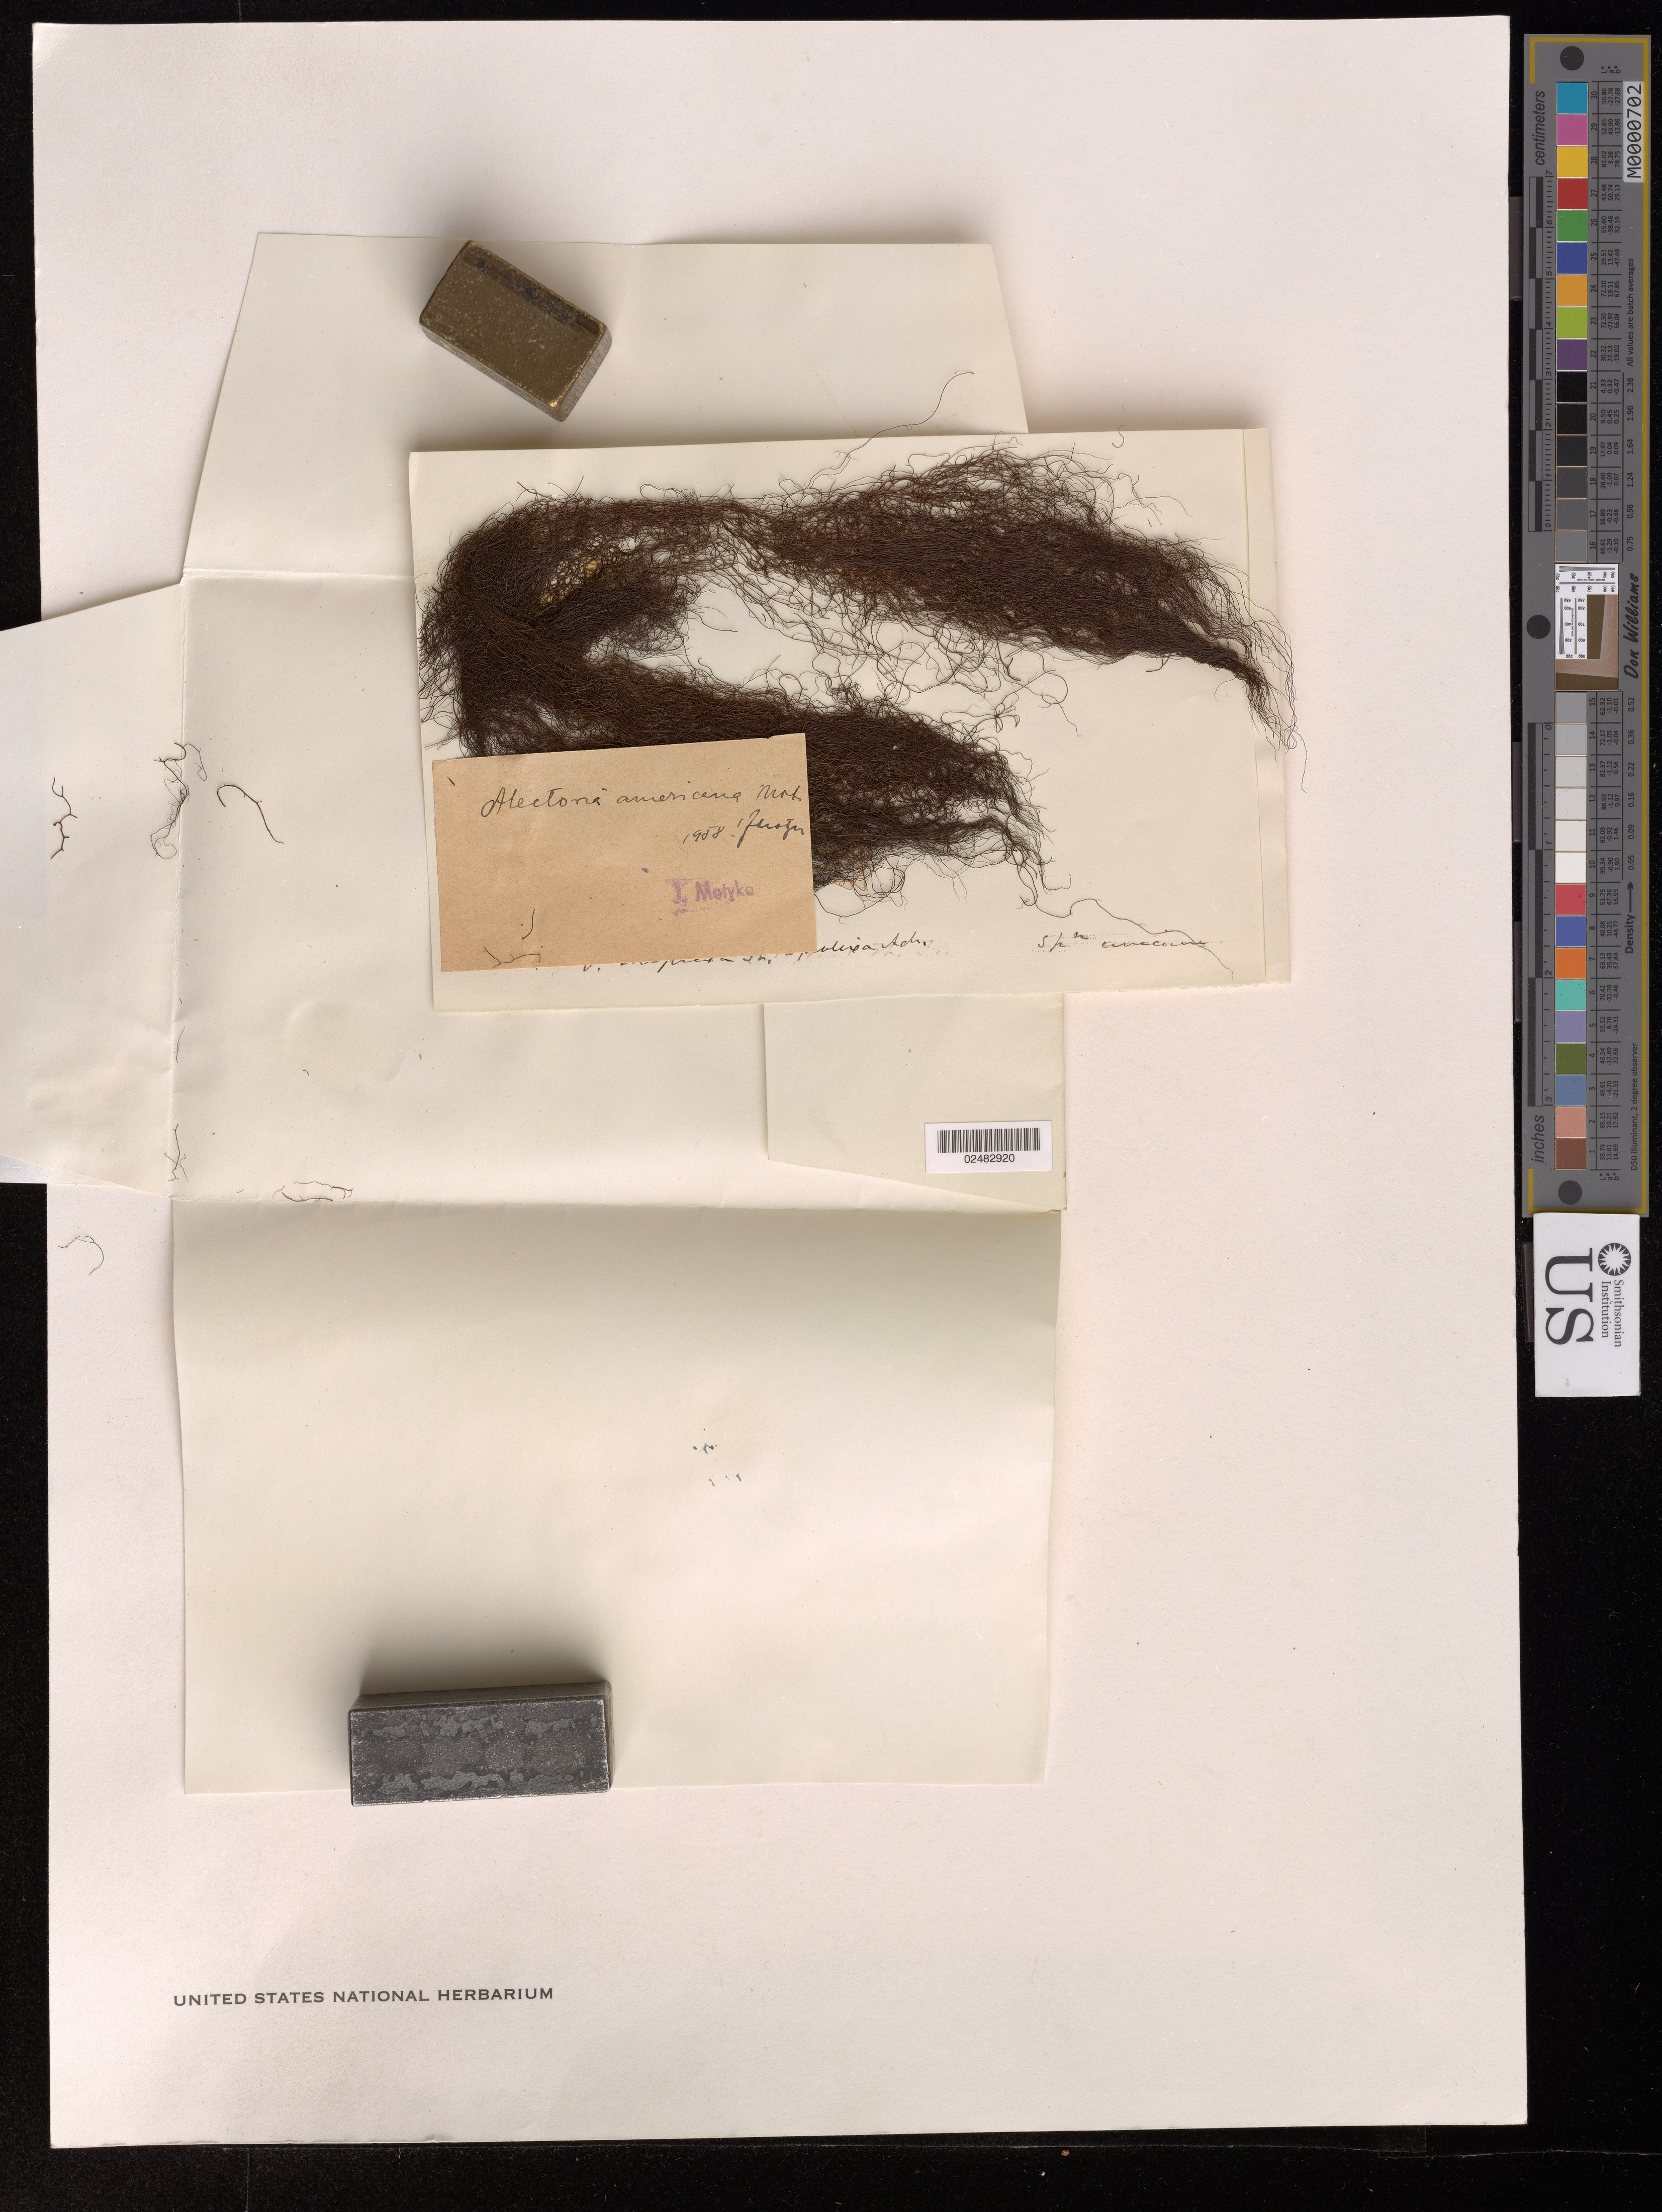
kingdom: Fungi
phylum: Ascomycota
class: Lecanoromycetes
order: Lecanorales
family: Parmeliaceae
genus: Bryoria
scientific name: Bryoria americana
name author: (Motyka) Holien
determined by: Brodo, I. M.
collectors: H. Willey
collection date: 1862/1898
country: United States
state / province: Massachusetts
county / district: Bristol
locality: New Bedford